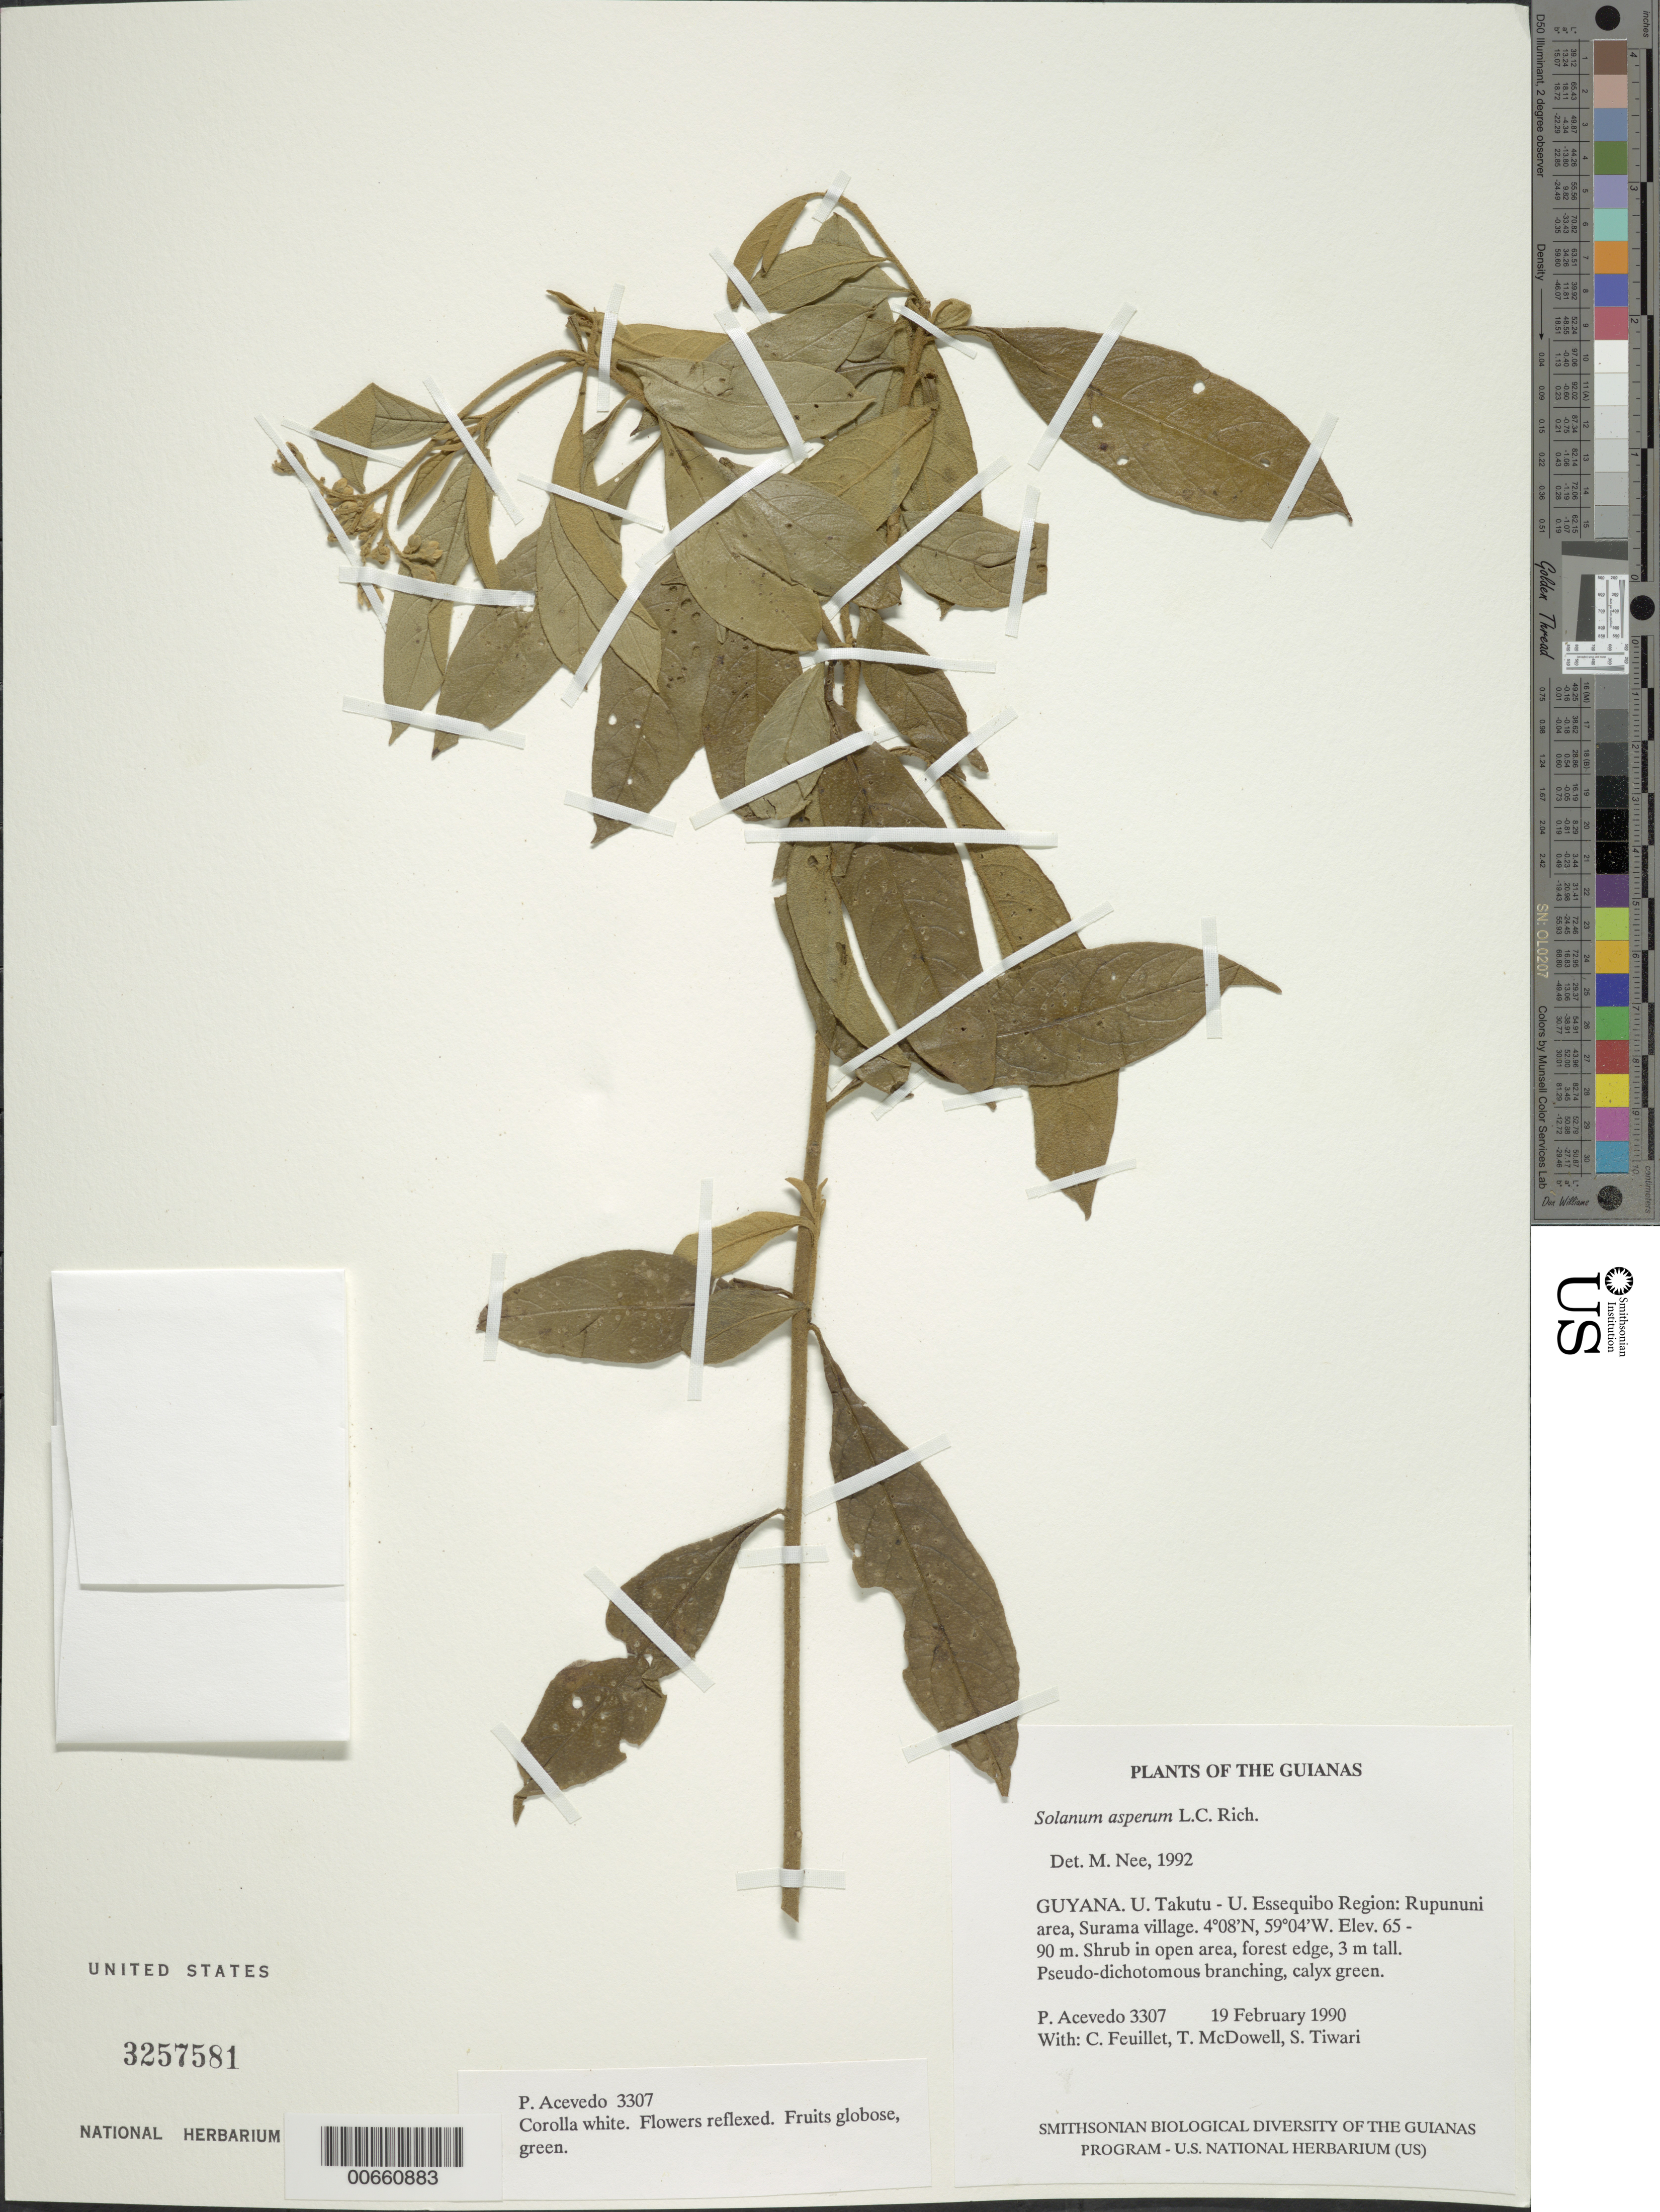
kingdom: Plantae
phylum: Tracheophyta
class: Magnoliopsida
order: Solanales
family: Solanaceae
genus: Solanum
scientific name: Solanum asperum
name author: Rich.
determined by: Nee, Michael H.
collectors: P. Acevedo-Rodr., C. Tiwari, T. Feuillet & S. Mcdowell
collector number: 3307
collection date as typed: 2 Feb 1990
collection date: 1990-02-02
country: Guyana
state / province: U. Takutu-U. Essequibo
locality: Rupununi area.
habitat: Forest edge, in open area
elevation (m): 65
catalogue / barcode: US 3257581